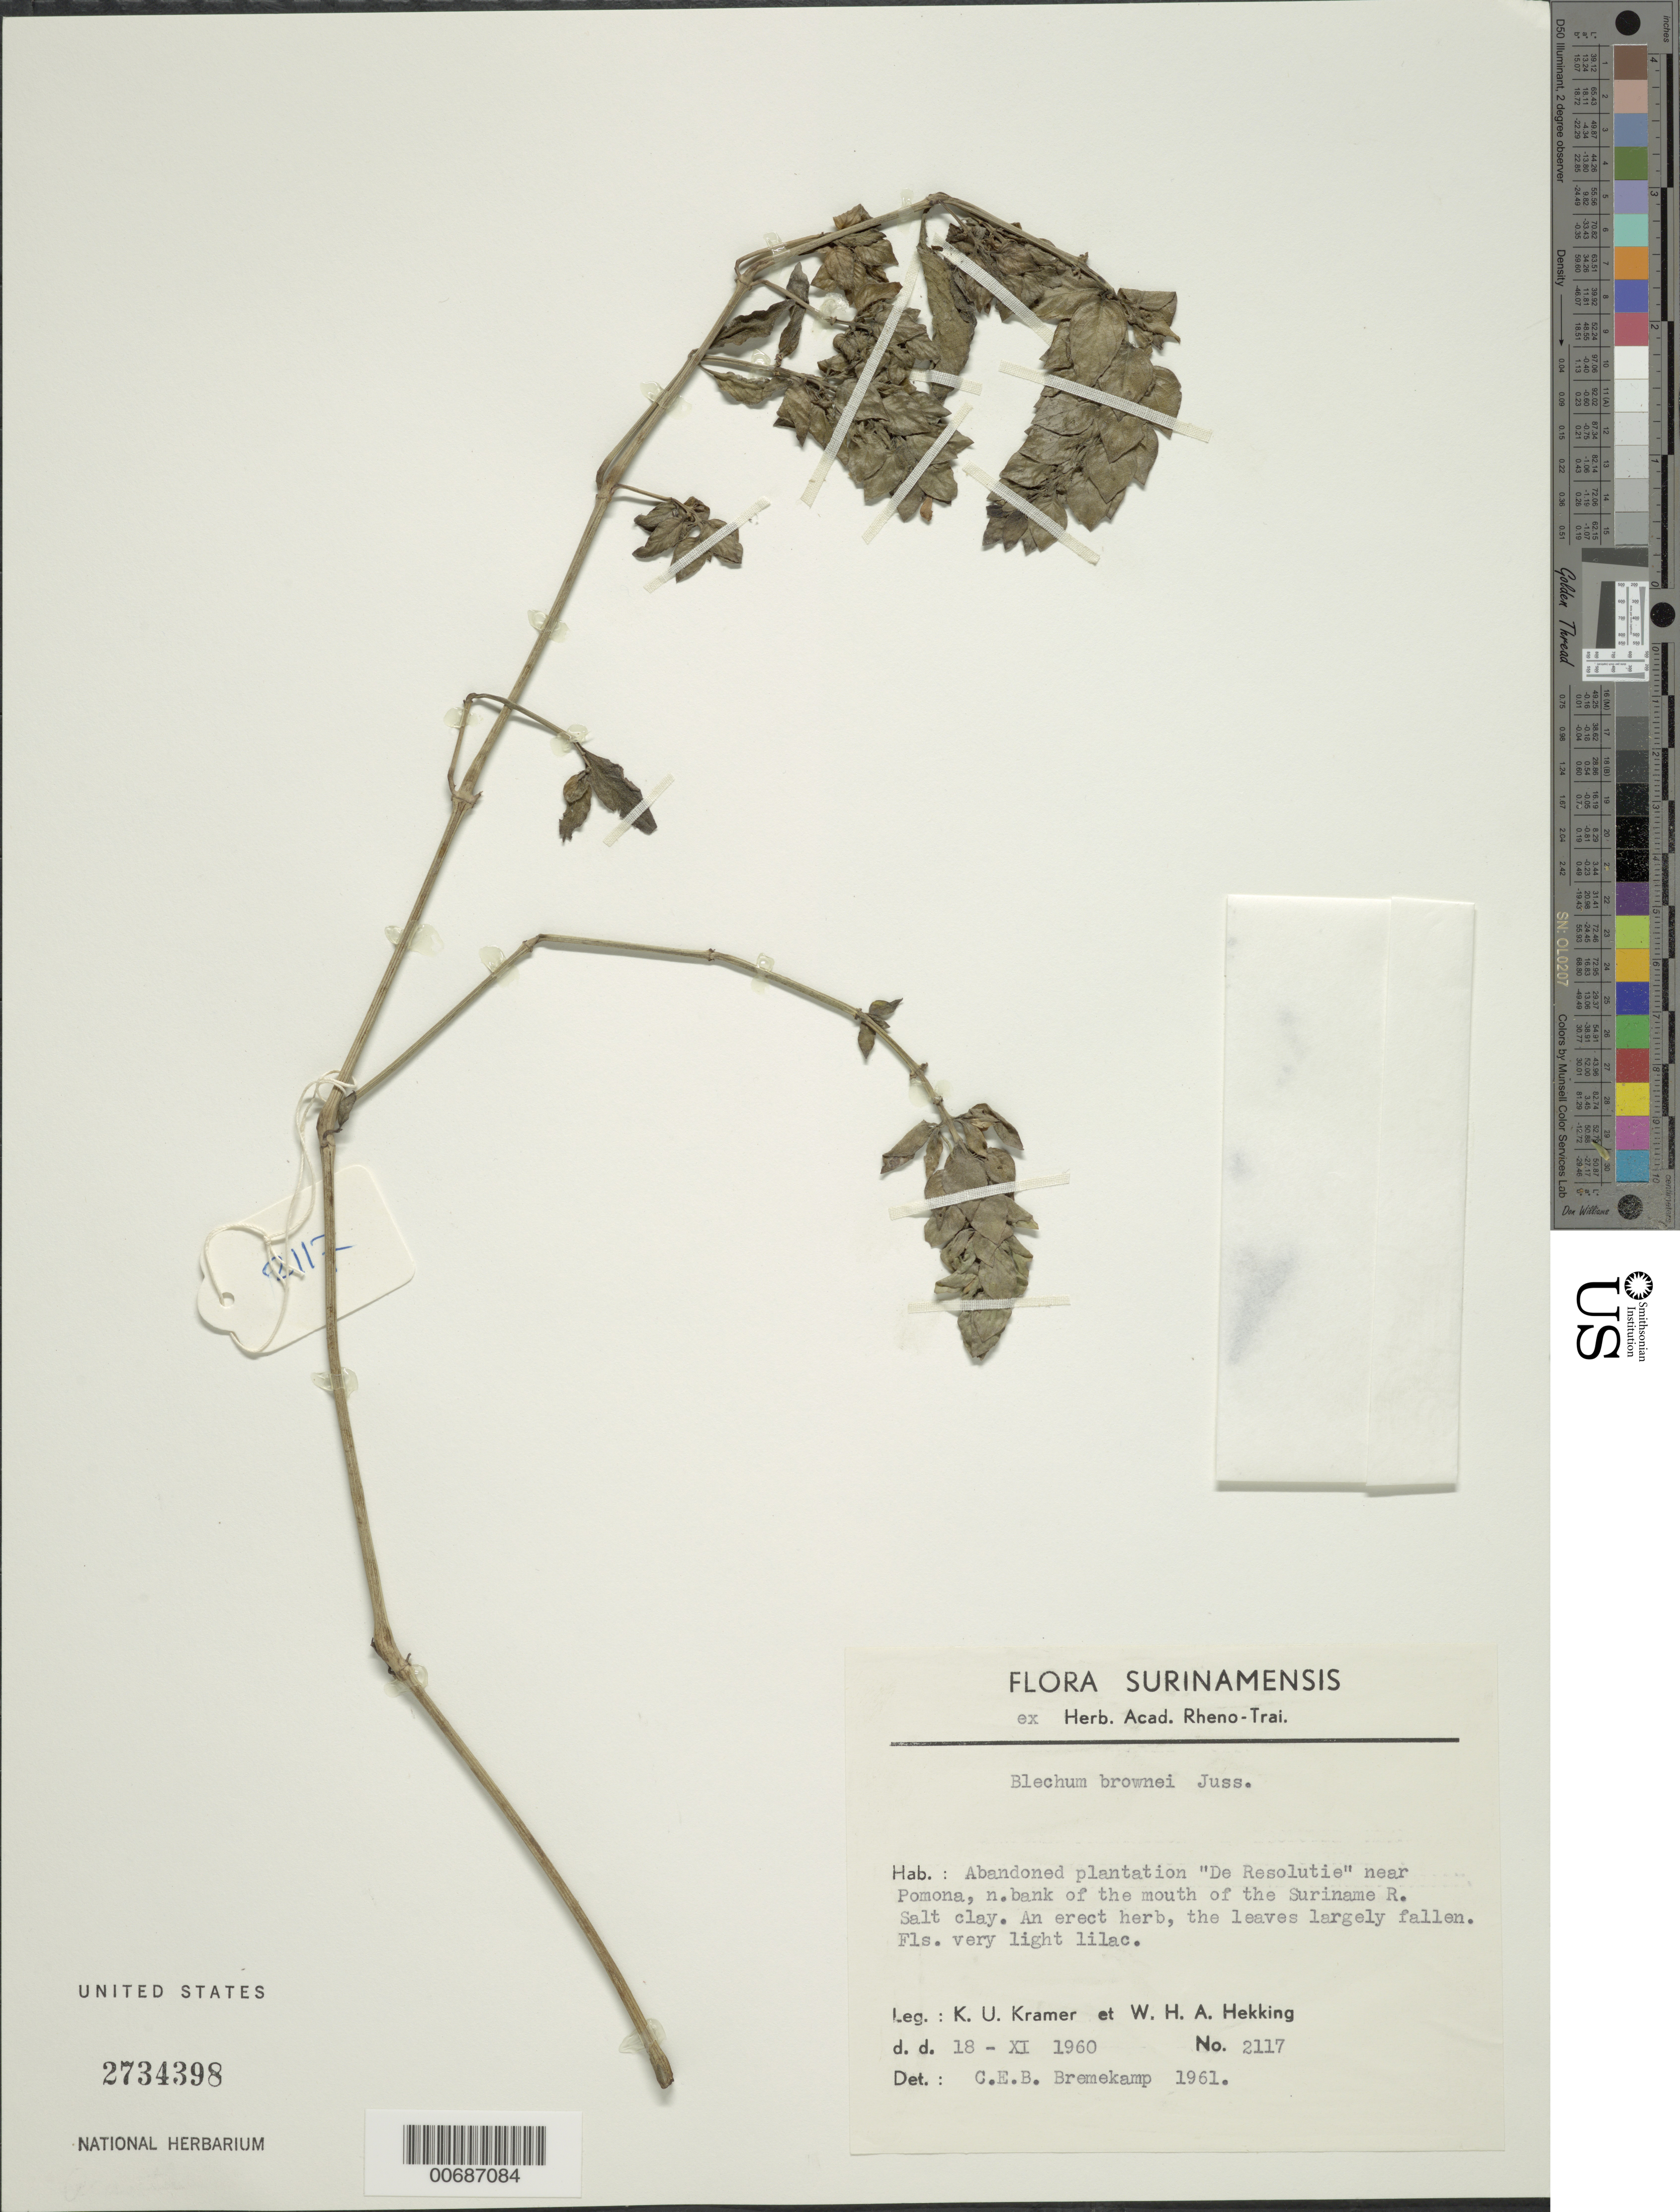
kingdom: Plantae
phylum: Tracheophyta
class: Magnoliopsida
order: Lamiales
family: Acanthaceae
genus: Blechum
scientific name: Blechum brownei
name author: Juss.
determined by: Bremekamp, C. E. B.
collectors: K. U. Kramer & W. H. A. Hekking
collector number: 2117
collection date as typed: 18-Nov-60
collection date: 1960-11-18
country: Suriname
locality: Plantation "De Resolutie" near Pomona, N. bank of mouth of Suriname R.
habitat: Salt clay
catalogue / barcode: US 2734398